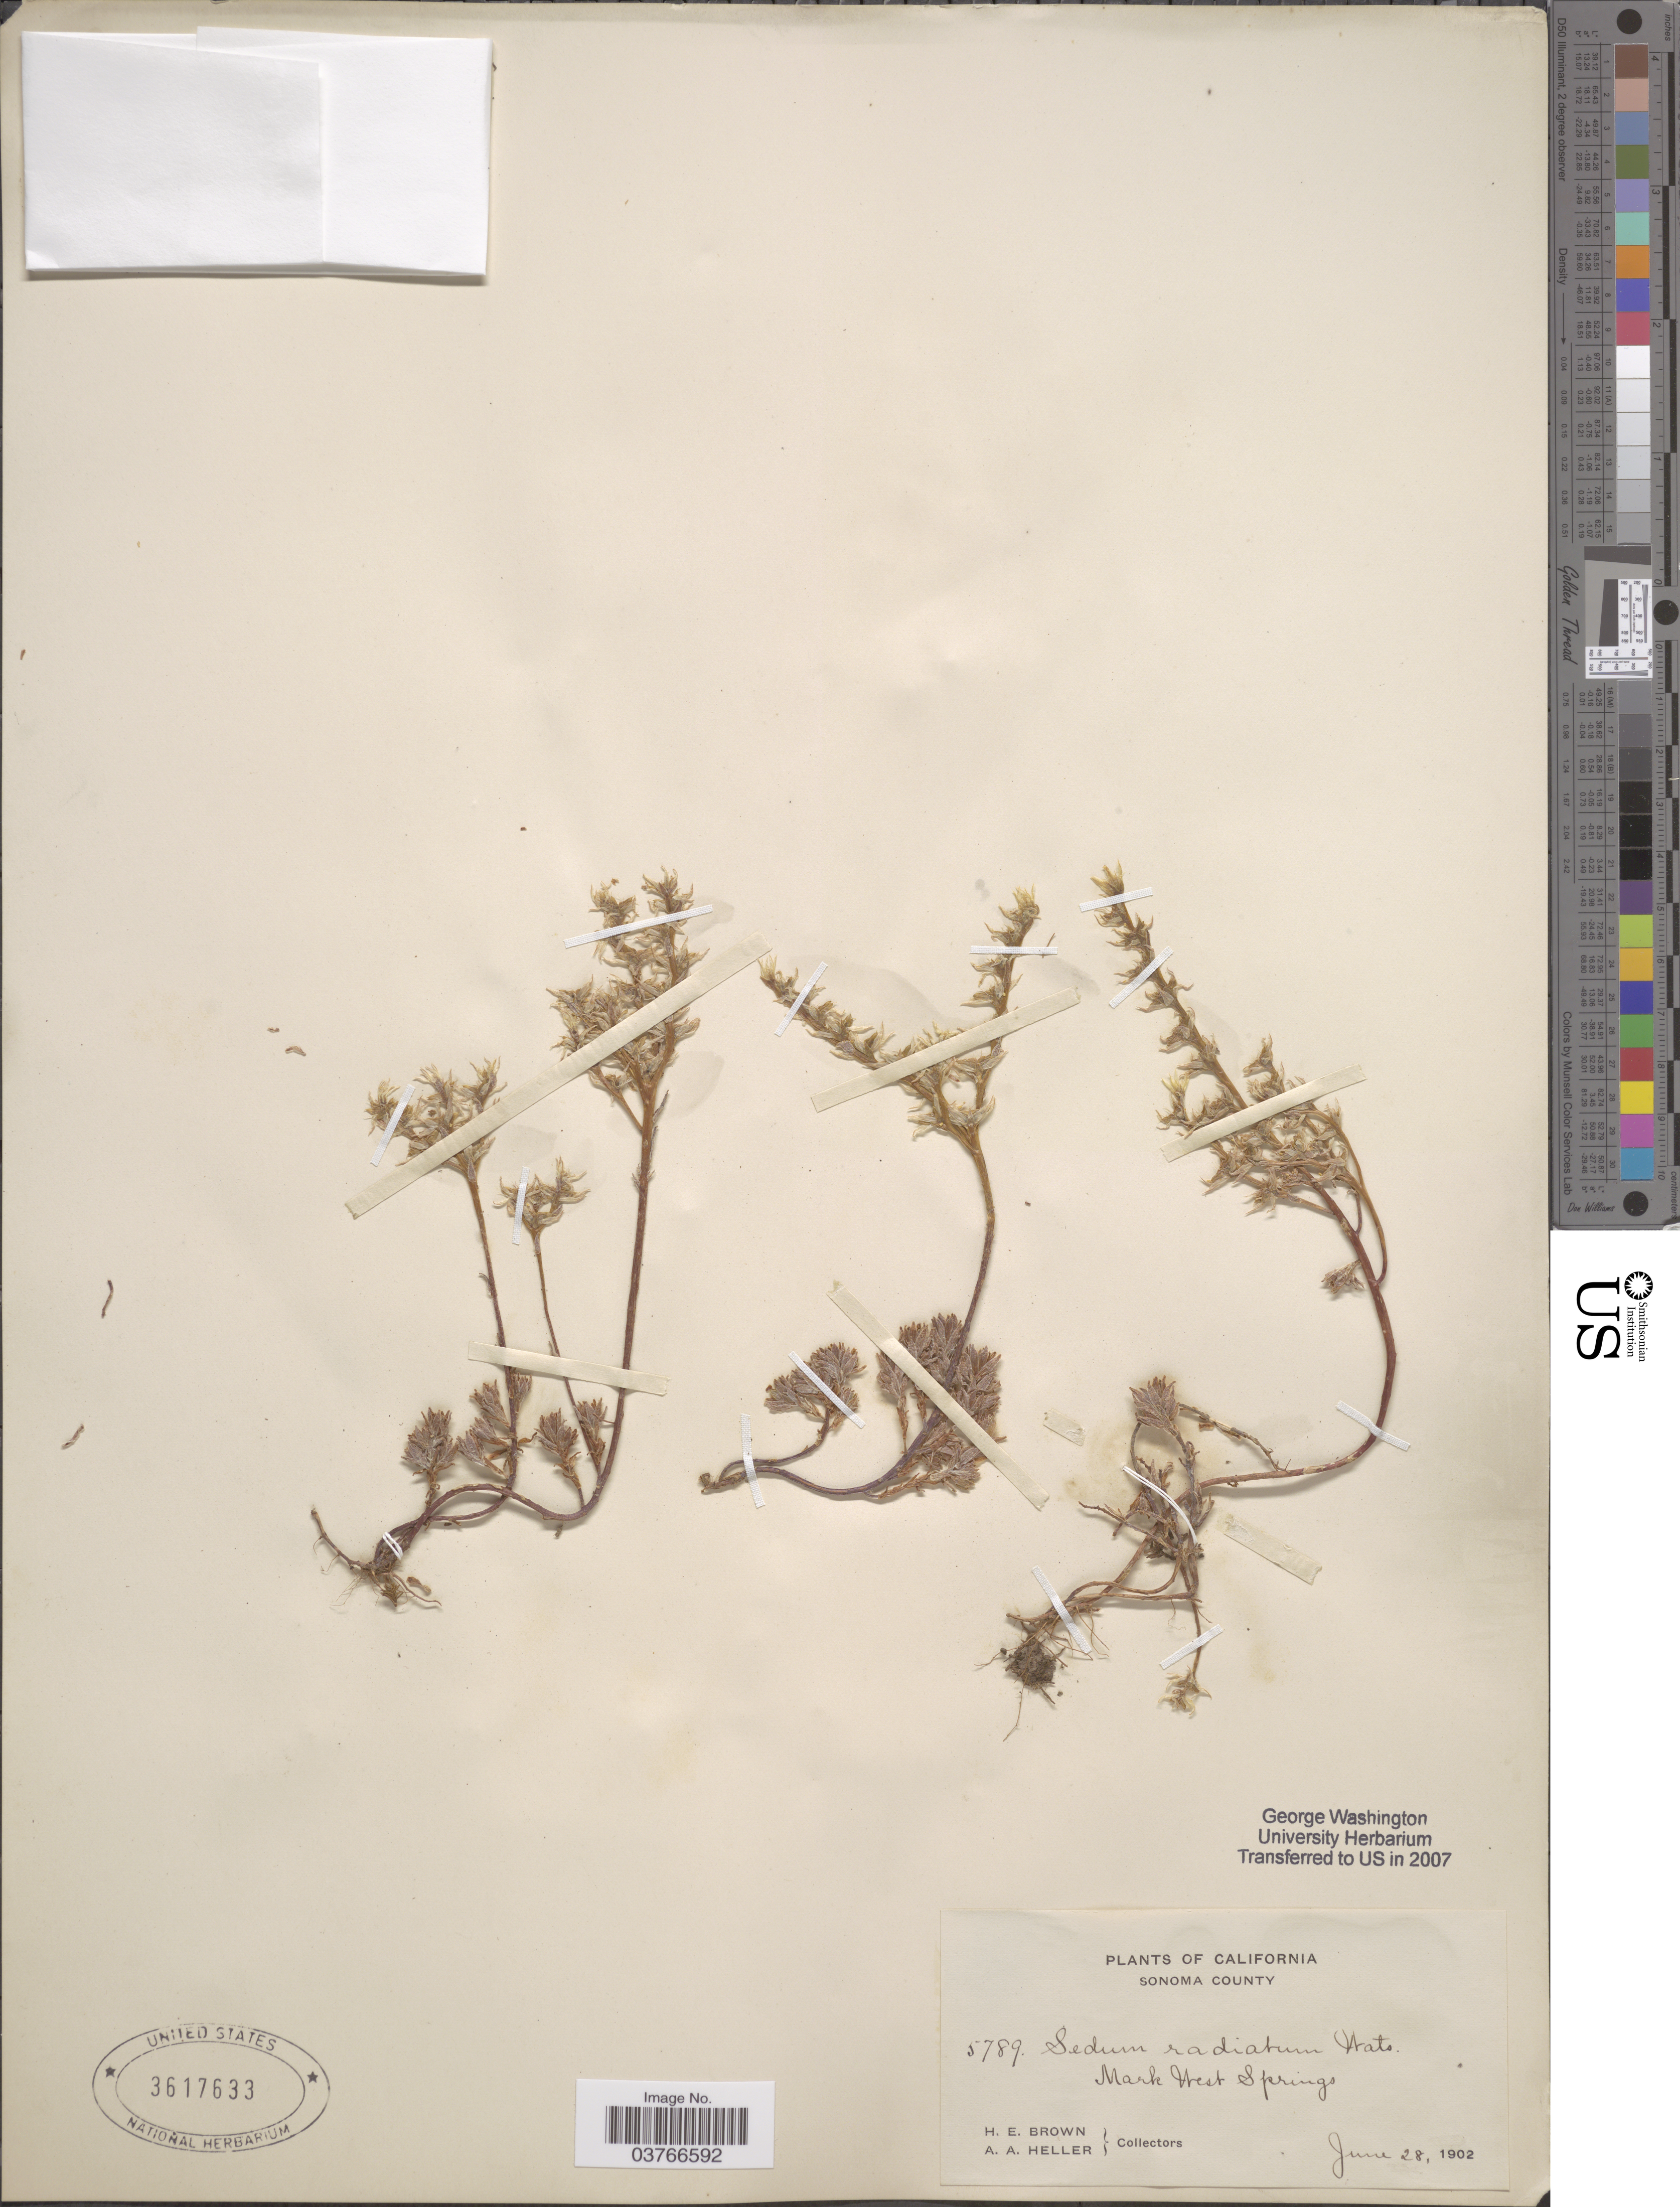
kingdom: Plantae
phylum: Tracheophyta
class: Magnoliopsida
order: Saxifragales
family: Crassulaceae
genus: Sedum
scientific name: Sedum radiatum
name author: S. Watson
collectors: H. E. Brown & A. A. Heller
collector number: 5789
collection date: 1902-06-28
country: United States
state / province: California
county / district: Sonoma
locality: Sonoma County. Mark West Springs.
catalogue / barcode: US 3617633